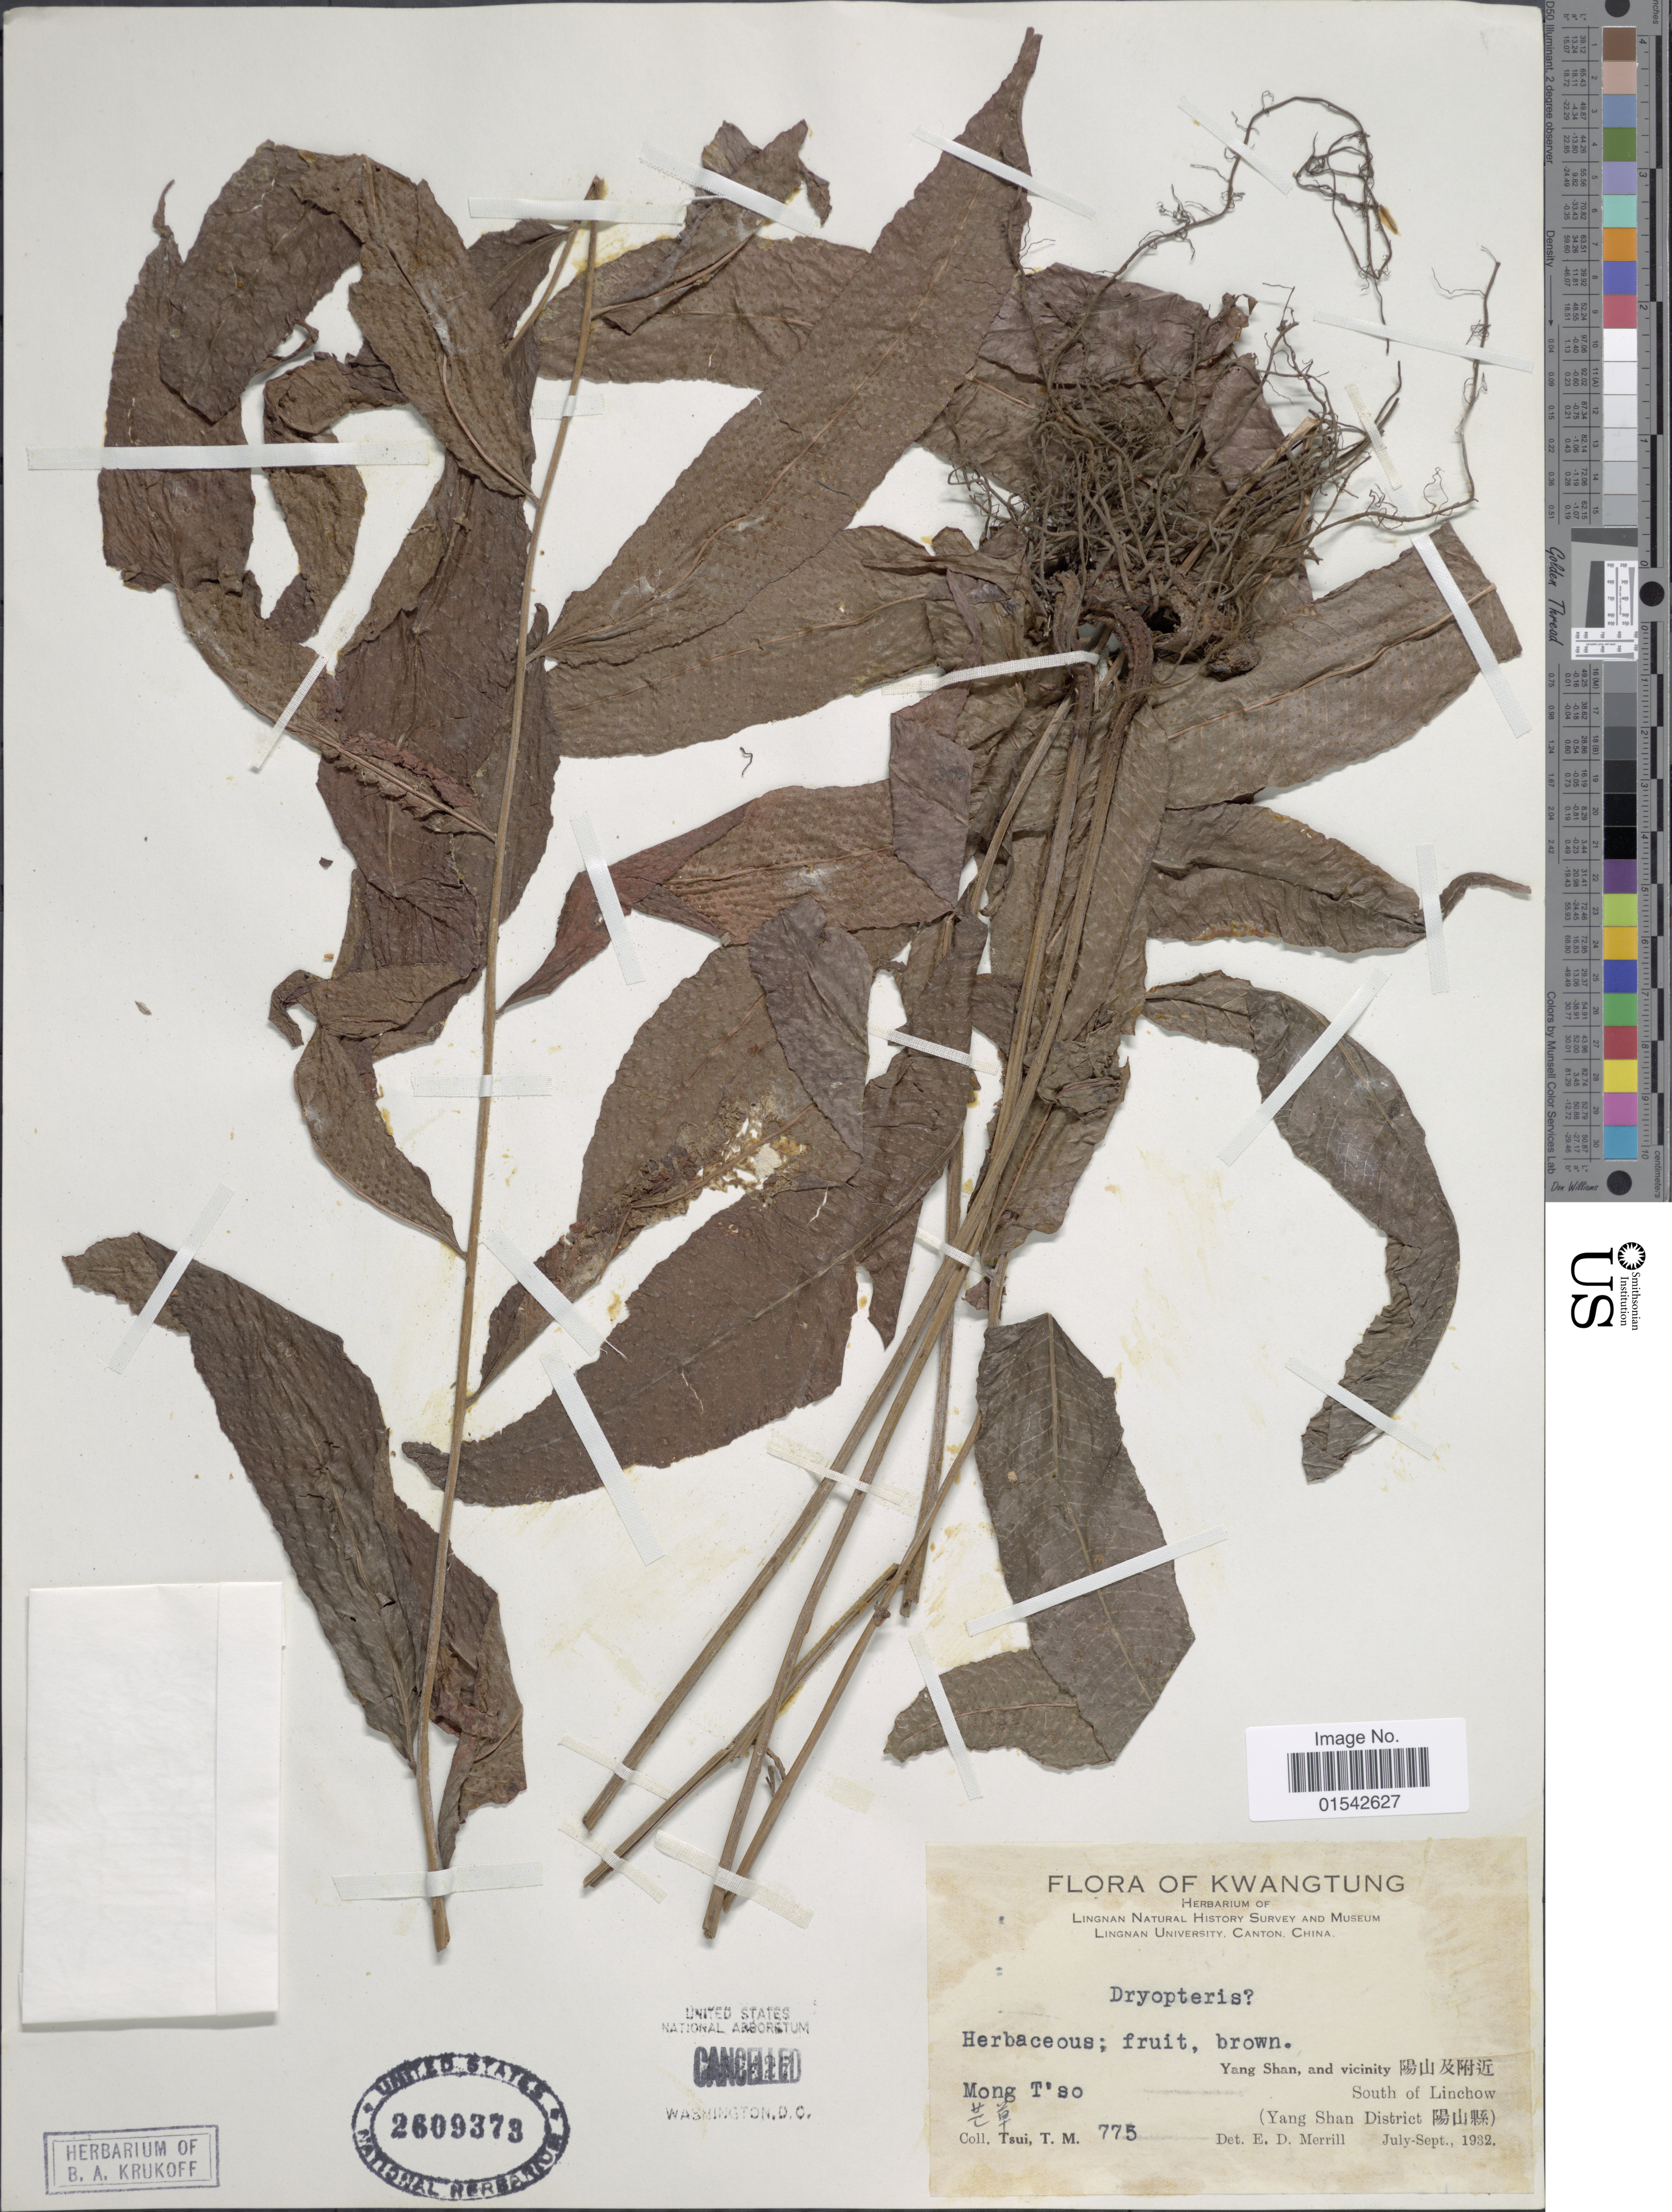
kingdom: Plantae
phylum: Tracheophyta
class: Polypodiopsida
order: Polypodiales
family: Thelypteridaceae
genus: Cyclosorus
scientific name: Cyclosorus sp.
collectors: T. Tsui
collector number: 775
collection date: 1932-07/1932-09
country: China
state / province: Guangdong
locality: Kwangtung, Yang Shan, and vicinity X, South of Linchow, (Yang Shan District X), Mong T'so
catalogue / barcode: US 2609373